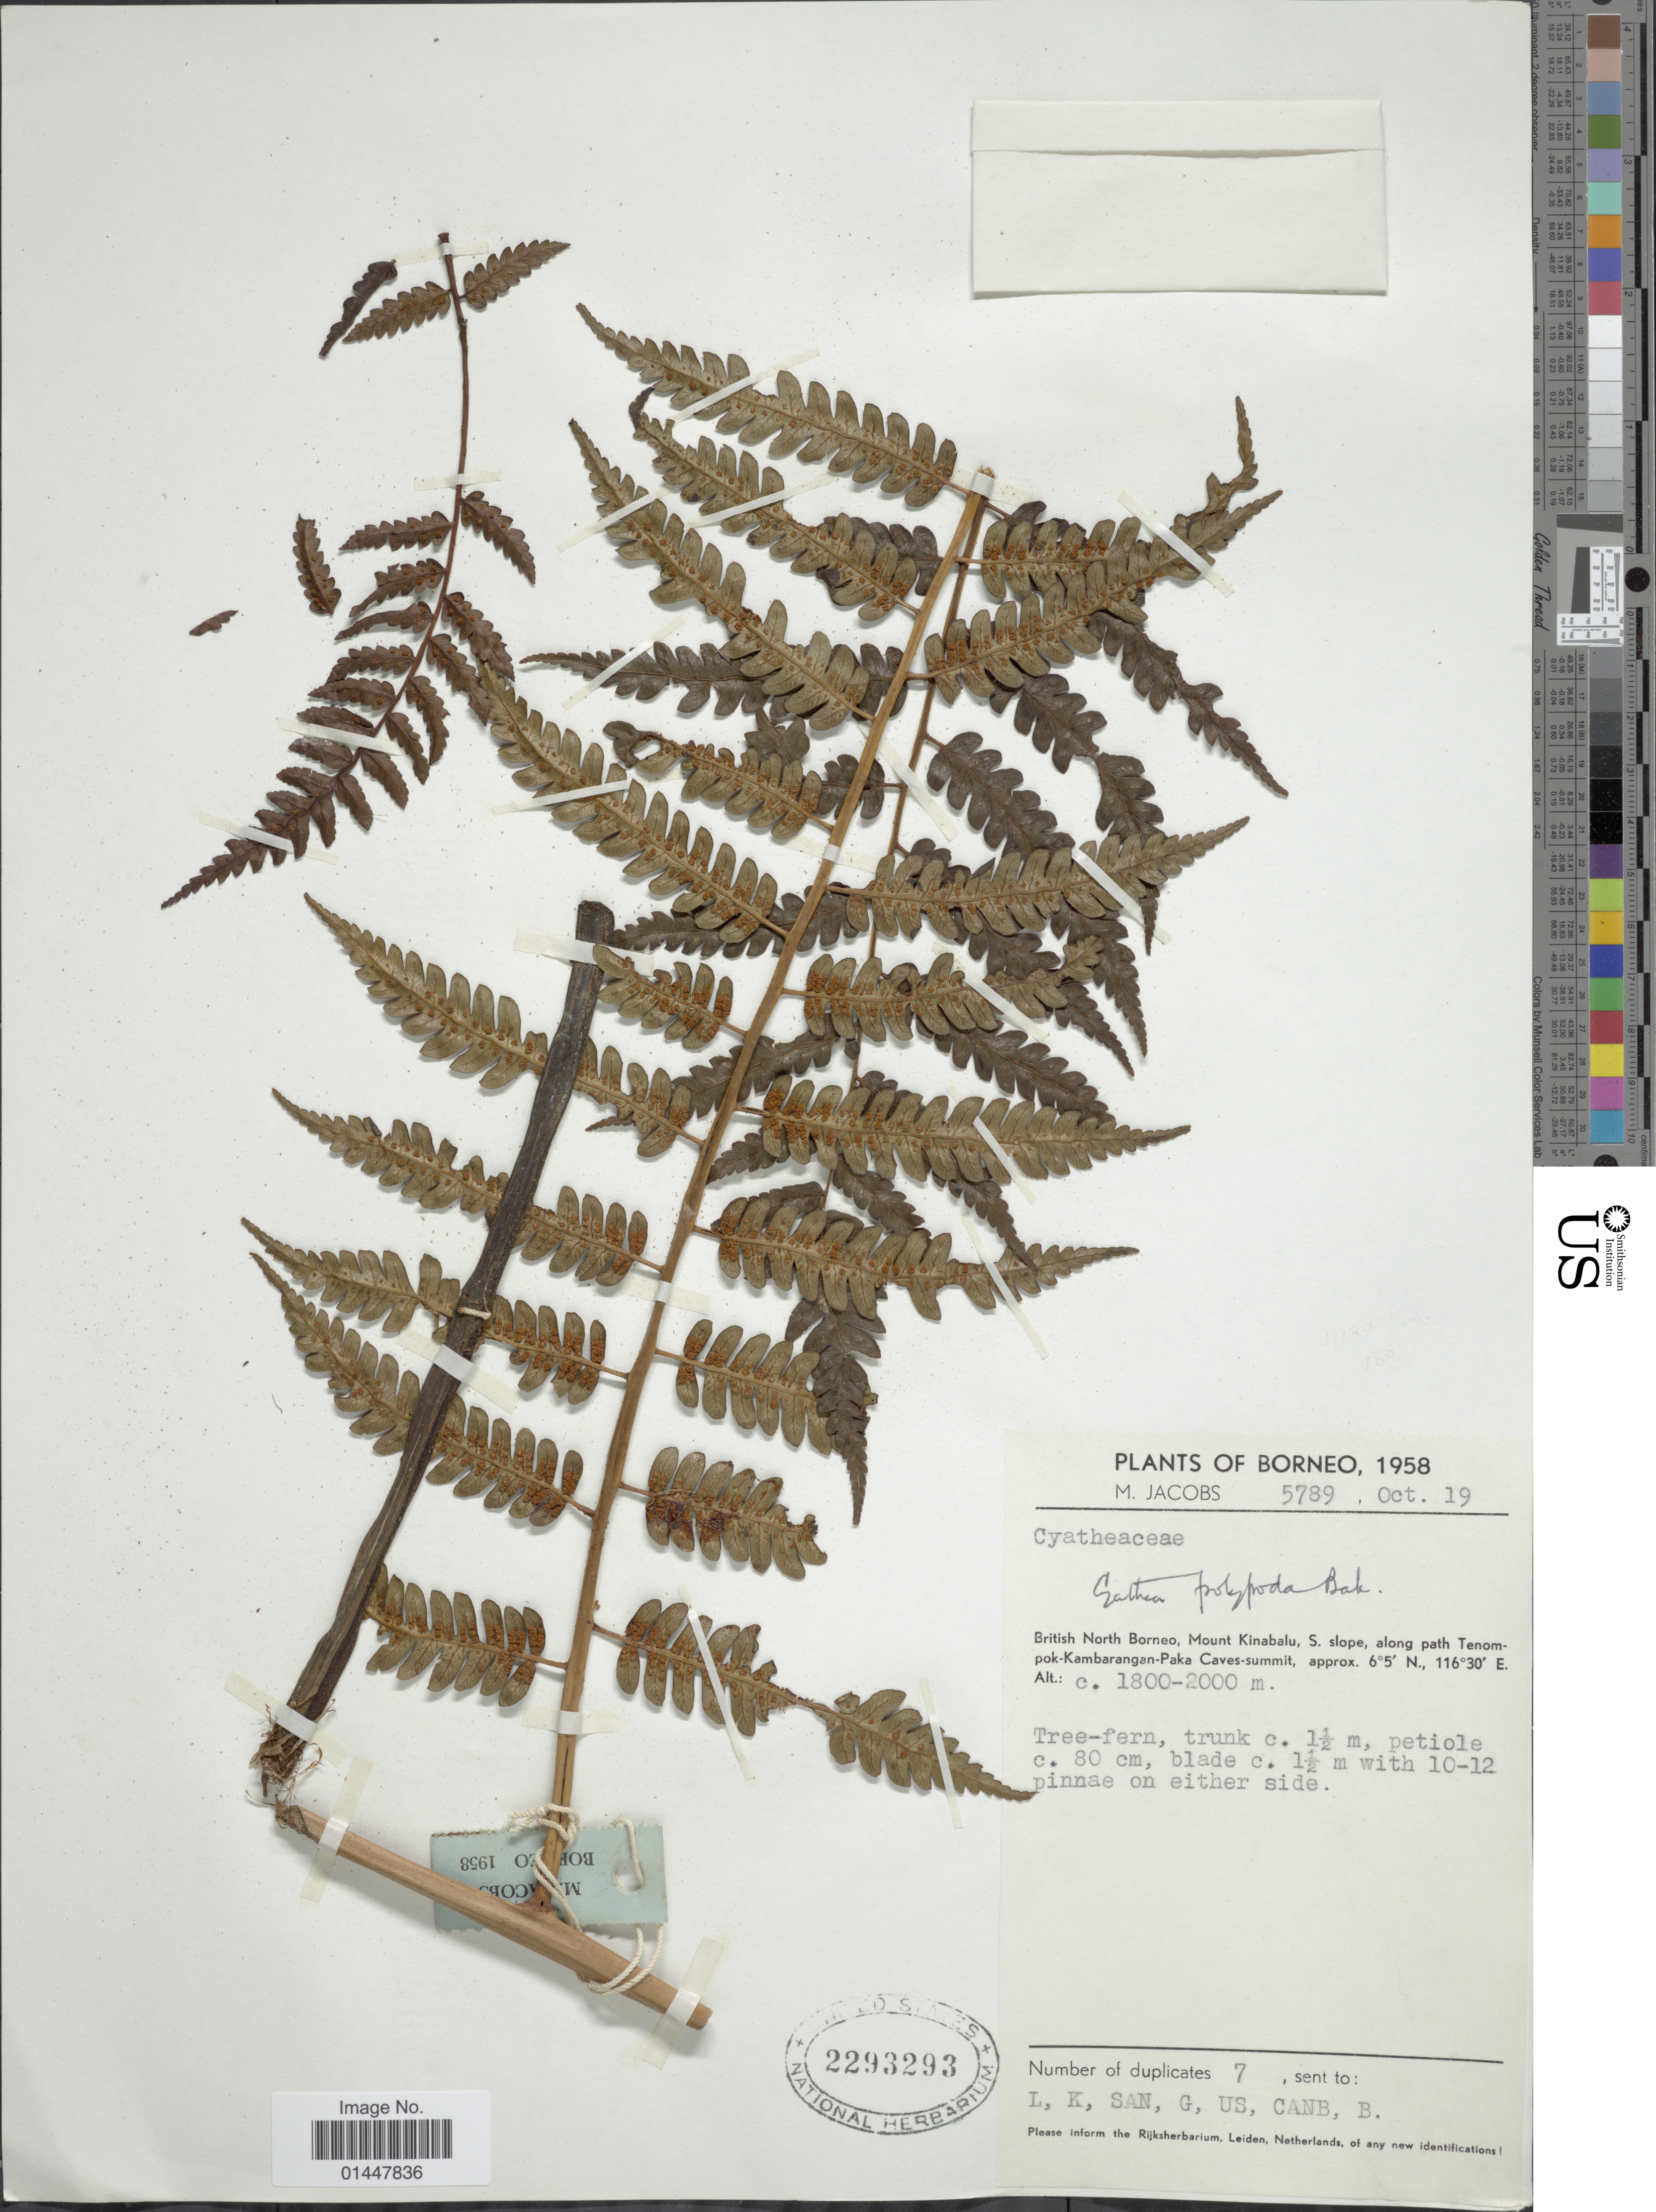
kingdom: Plantae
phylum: Tracheophyta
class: Polypodiopsida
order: Cyatheales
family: Cyatheaceae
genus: Sphaeropteris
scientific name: Sphaeropteris polypoda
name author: (Baker) R.M. Tryon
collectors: M. Jacobs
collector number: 5789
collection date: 1958-10-19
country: Malaysia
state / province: Sabah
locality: Borneo, British North Borneo, Mount Kinabalu, S slope, along path Tenompok-Kambarangan-Paka Caves-summit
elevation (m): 1800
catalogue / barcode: US 2293293